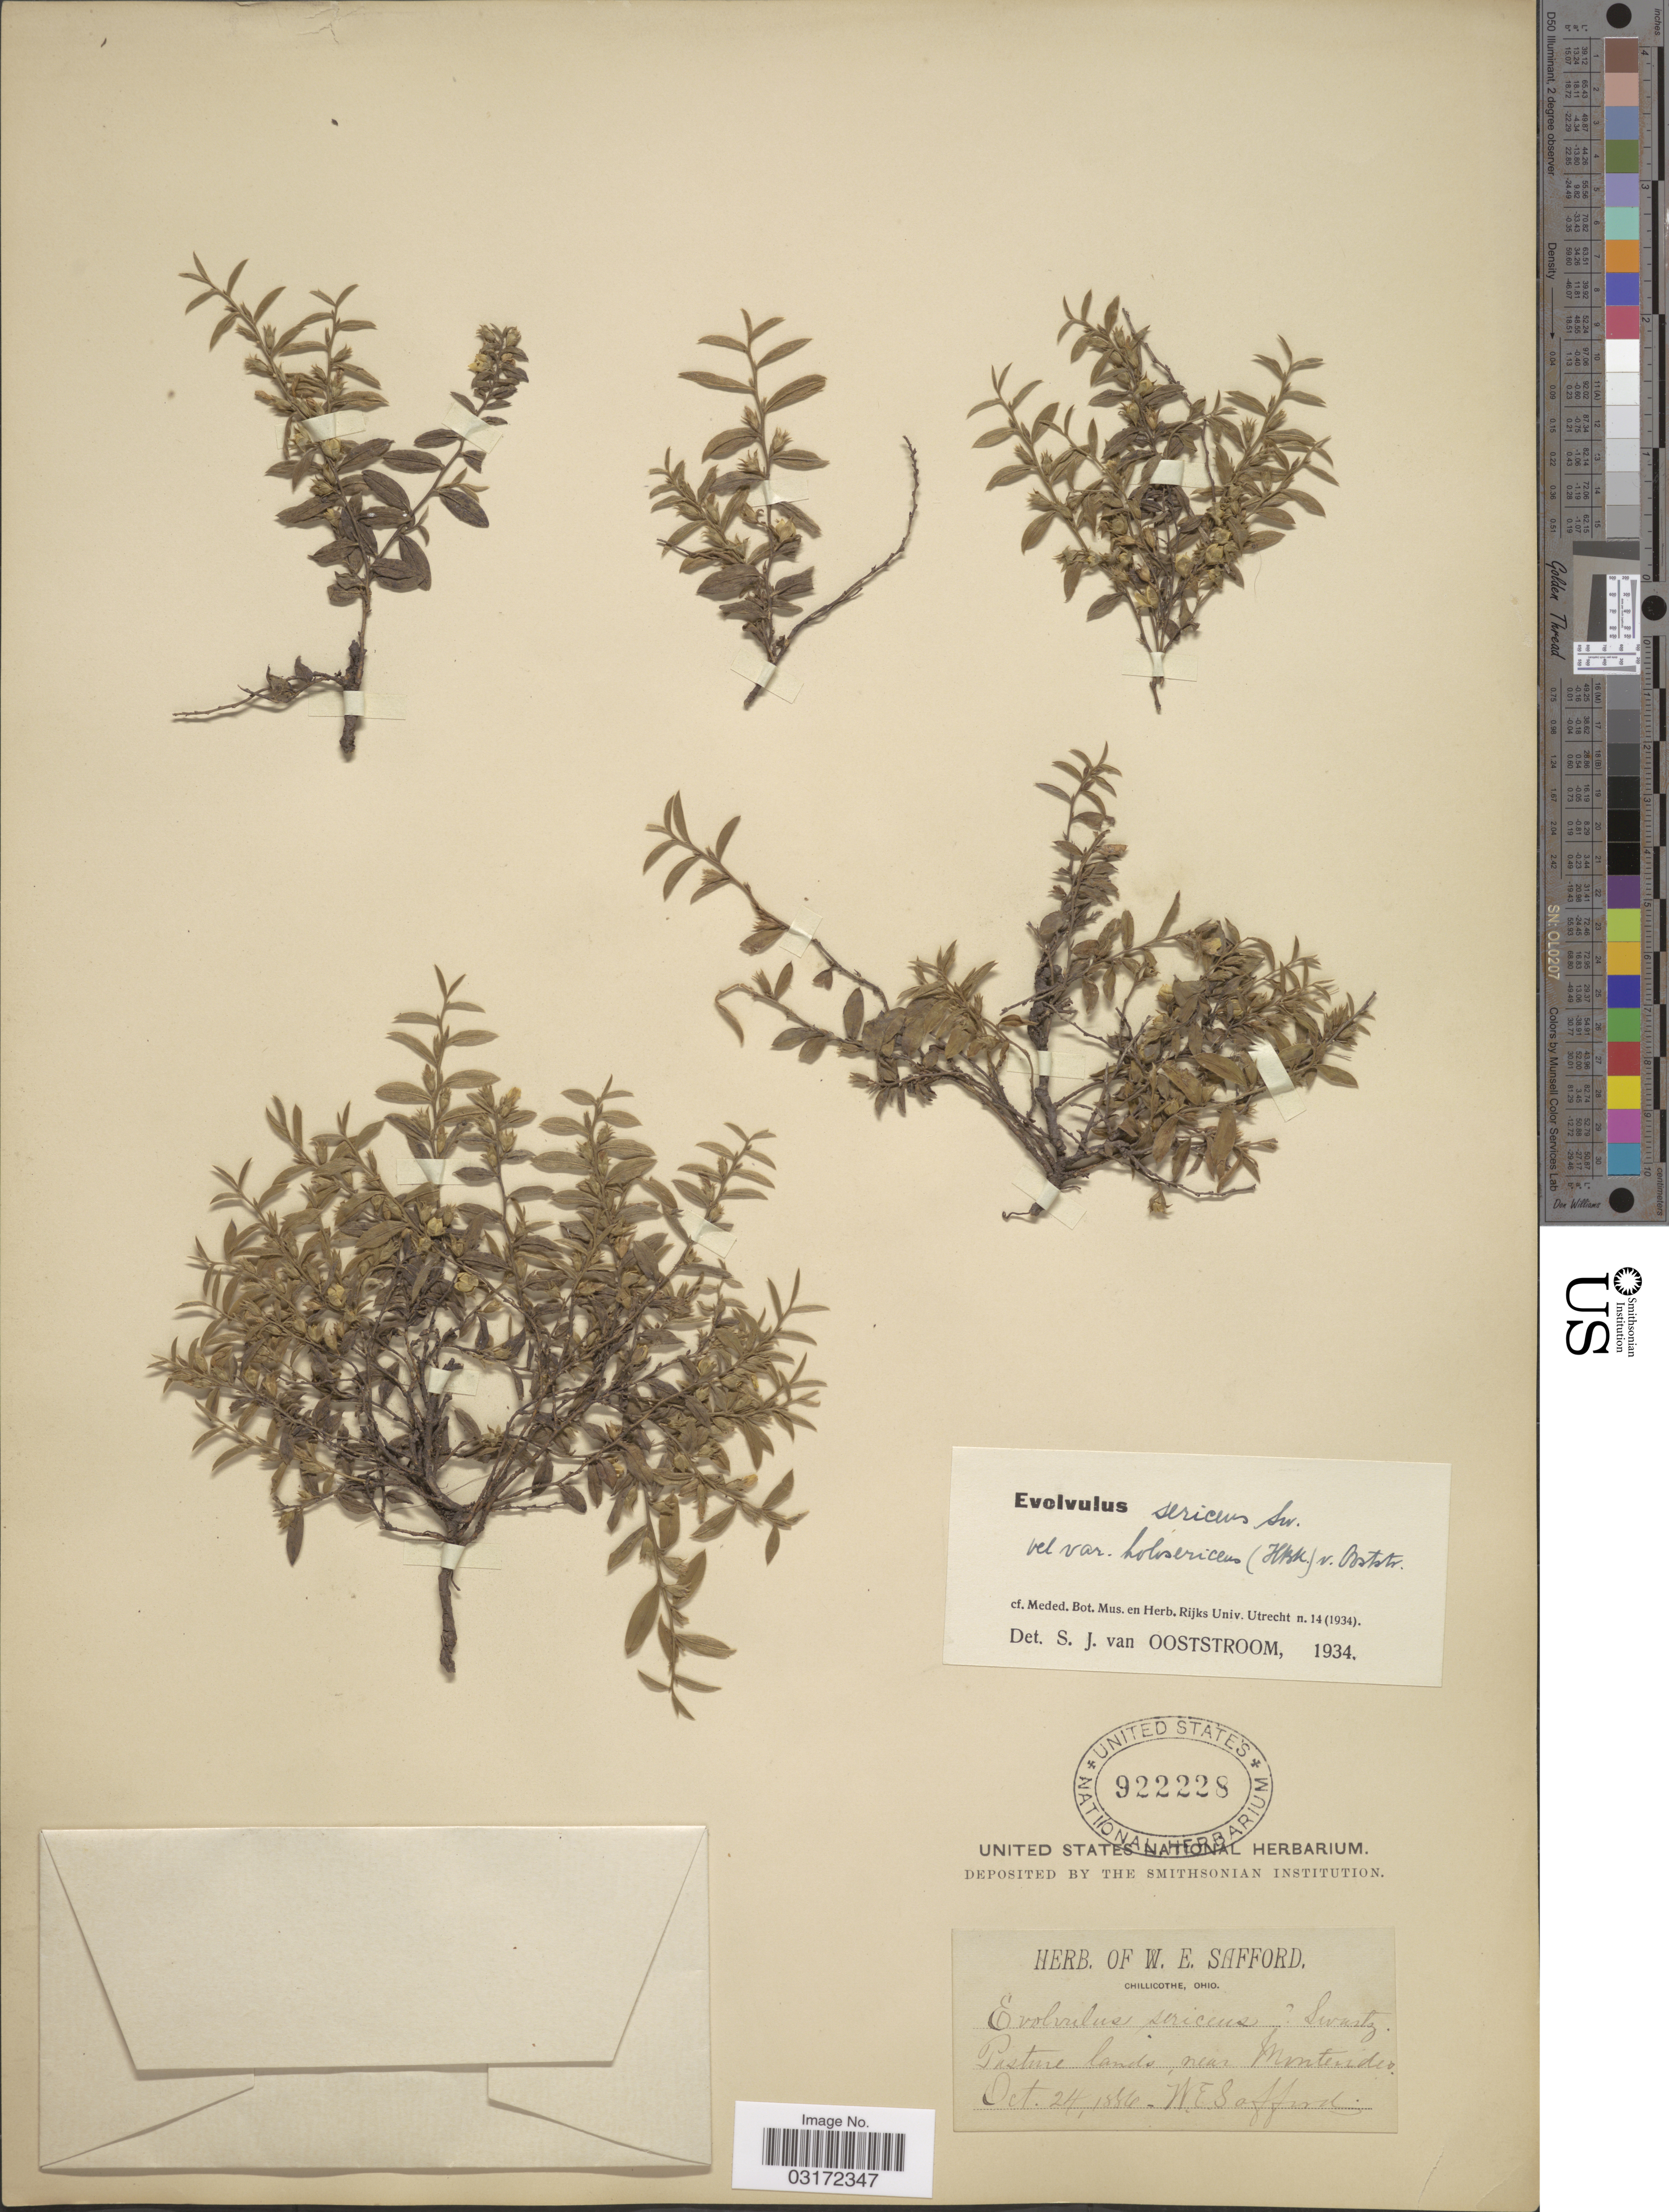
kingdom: Plantae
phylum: Tracheophyta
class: Magnoliopsida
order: Solanales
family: Convolvulaceae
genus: Evolvulus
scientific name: Evolvulus sericeus var. holosericeus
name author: (Kunth) Ooststr.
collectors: W. E. Safford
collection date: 1886-10-24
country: Uruguay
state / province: Montevideo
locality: Pasture lands, near Montevideo.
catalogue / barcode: US 922228